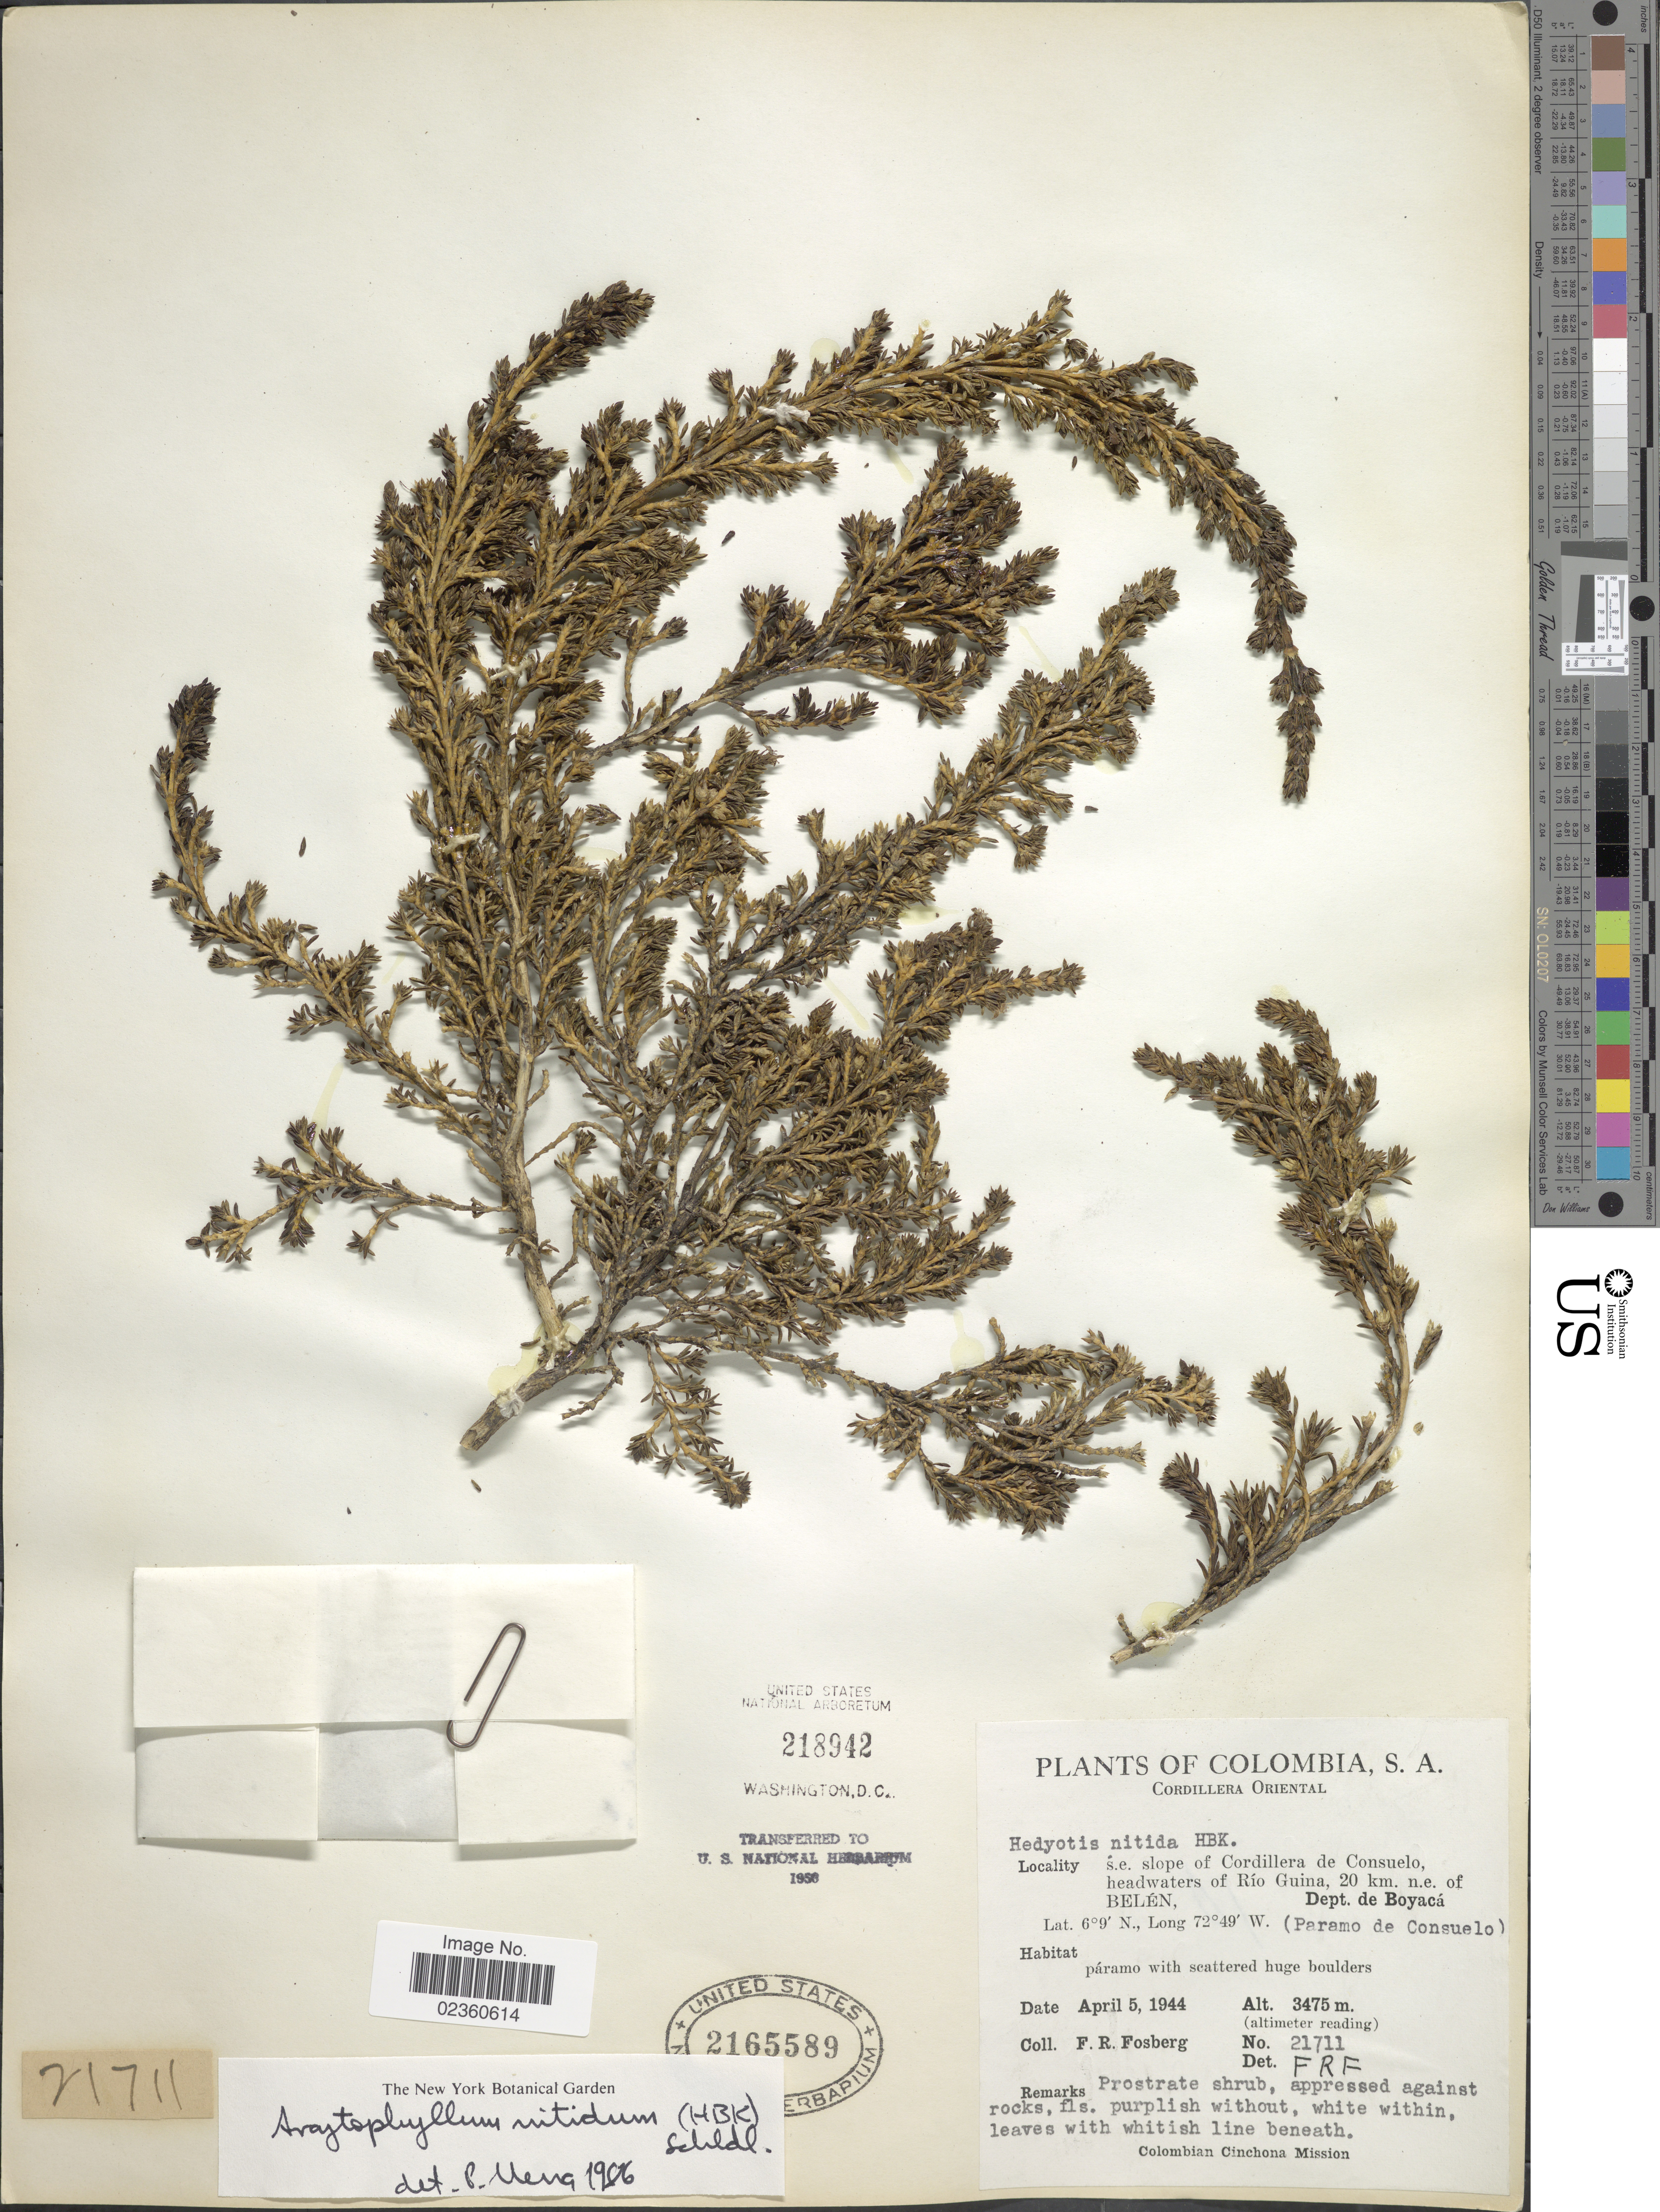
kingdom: Plantae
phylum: Tracheophyta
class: Magnoliopsida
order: Gentianales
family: Rubiaceae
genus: Arcytophyllum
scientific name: Arcytophyllum nitidum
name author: (Kunth) Schltdl.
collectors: F. R. Fosberg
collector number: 21711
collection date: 1944-04-05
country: Colombia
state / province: Boyacá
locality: Cordillera Oriental, s.e. slope of Cordillera de Consuelo, headwaters of Río Guina, 20 km n.e. of Belén, Dept. de Boyacá (Paramo de Consuelo)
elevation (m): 3475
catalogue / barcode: US 2165589